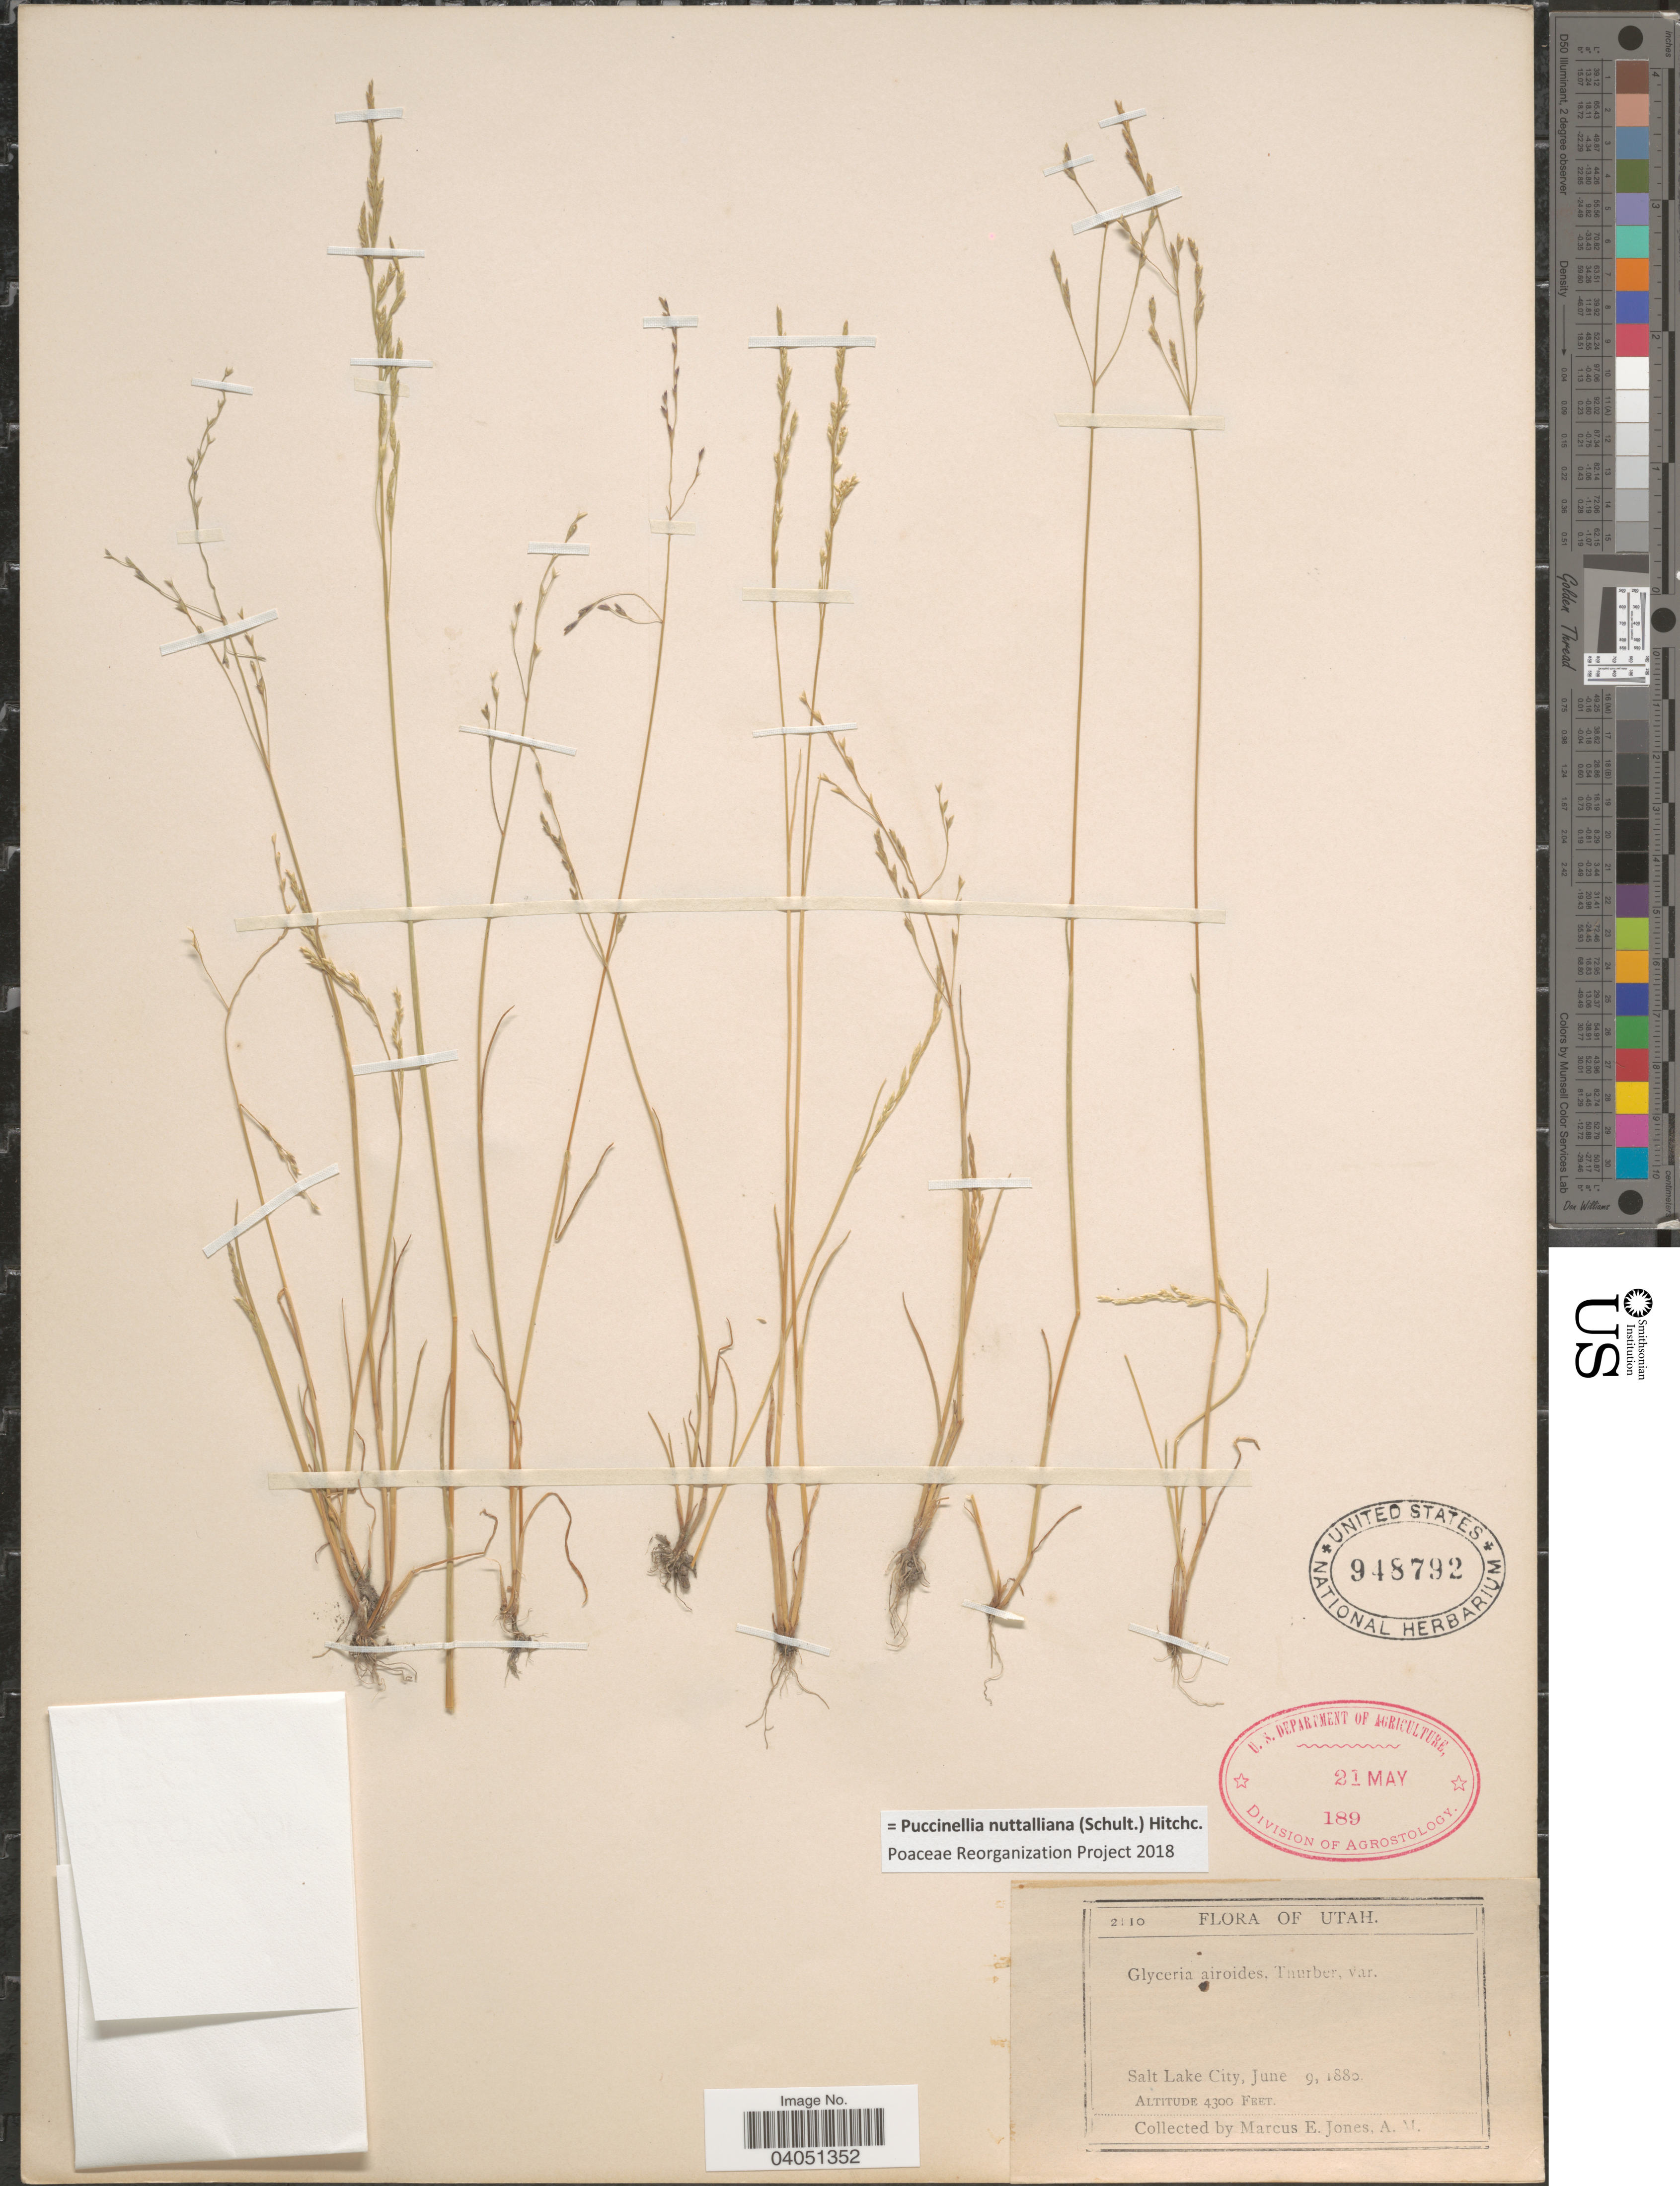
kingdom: Plantae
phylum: Tracheophyta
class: Liliopsida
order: Poales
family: Poaceae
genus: Puccinellia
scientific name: Puccinellia nuttalliana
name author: (Schult.) Hitchc.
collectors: M. E. Jones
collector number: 2110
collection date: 1880-06-09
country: United States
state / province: Utah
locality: Salt Lake City.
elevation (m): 1311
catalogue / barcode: US 948792